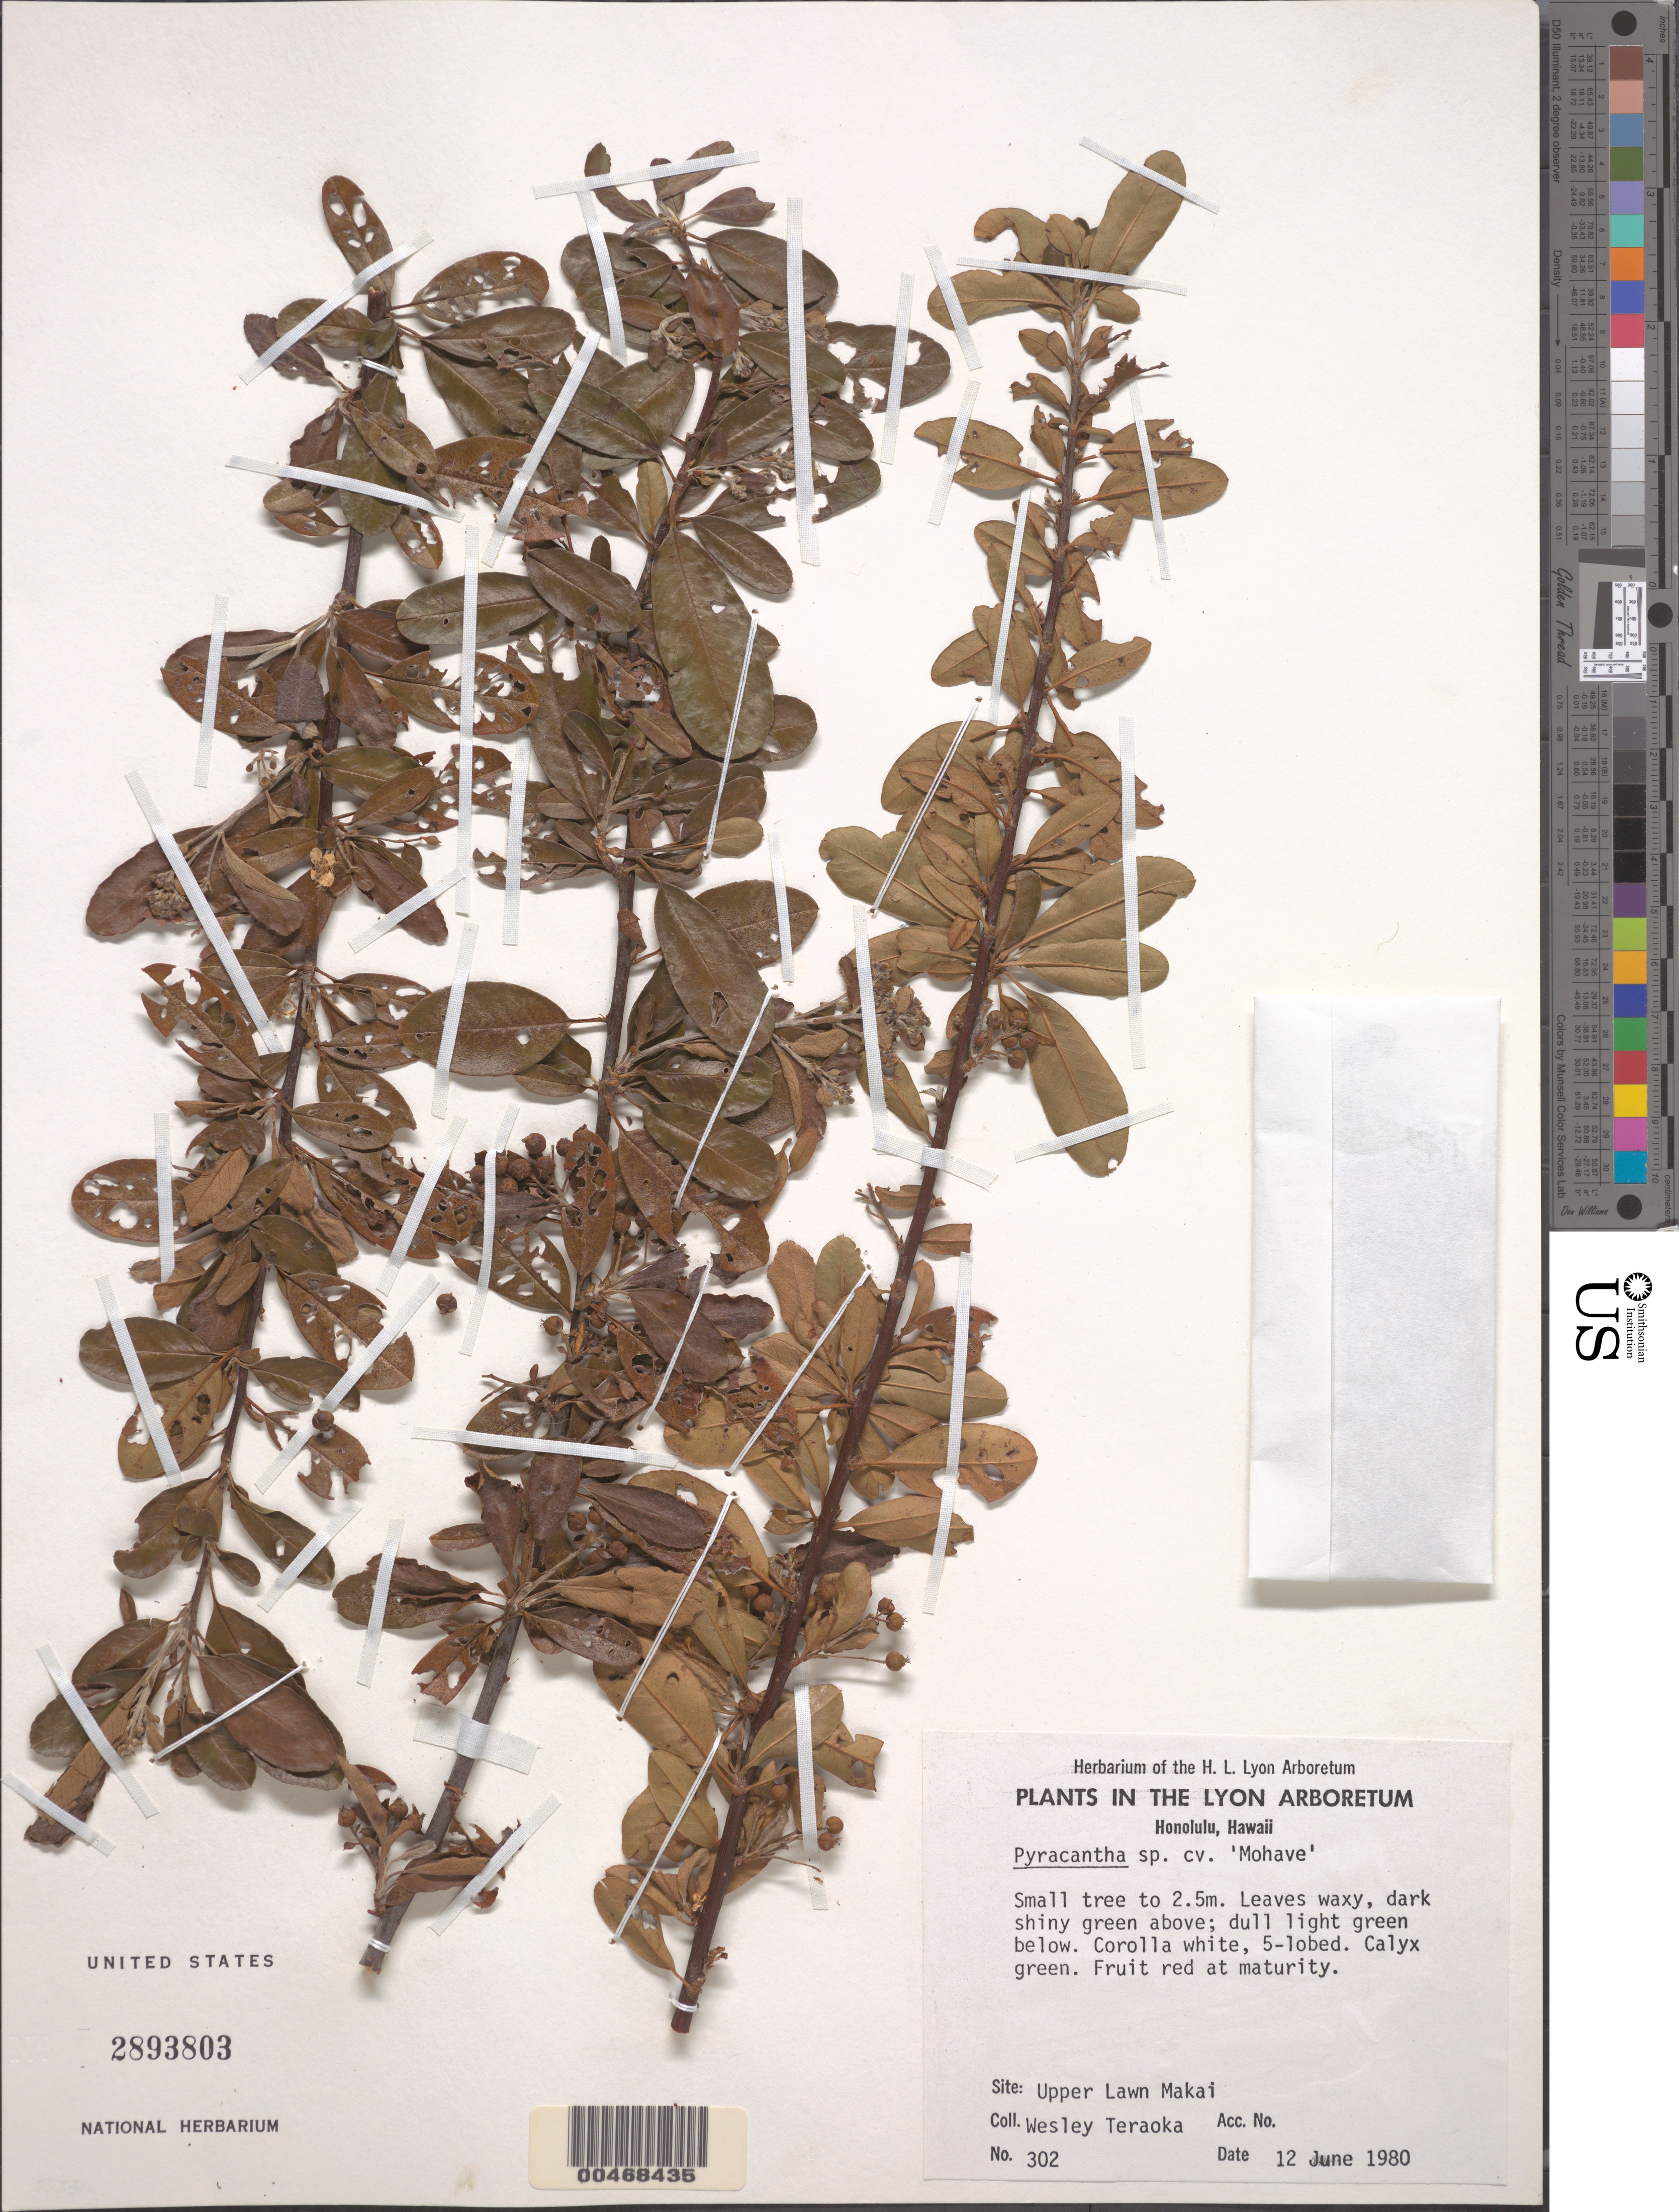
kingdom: Plantae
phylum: Tracheophyta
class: Magnoliopsida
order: Rosales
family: Rosaceae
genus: Pyracantha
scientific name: Pyracantha sp.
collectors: W. Teraoka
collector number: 302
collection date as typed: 12 Jun 1980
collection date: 1980-06-12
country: United States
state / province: Hawaii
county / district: Honolulu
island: Oahu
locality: Honolulu, Upper Lawn Makai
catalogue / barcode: US 2893803